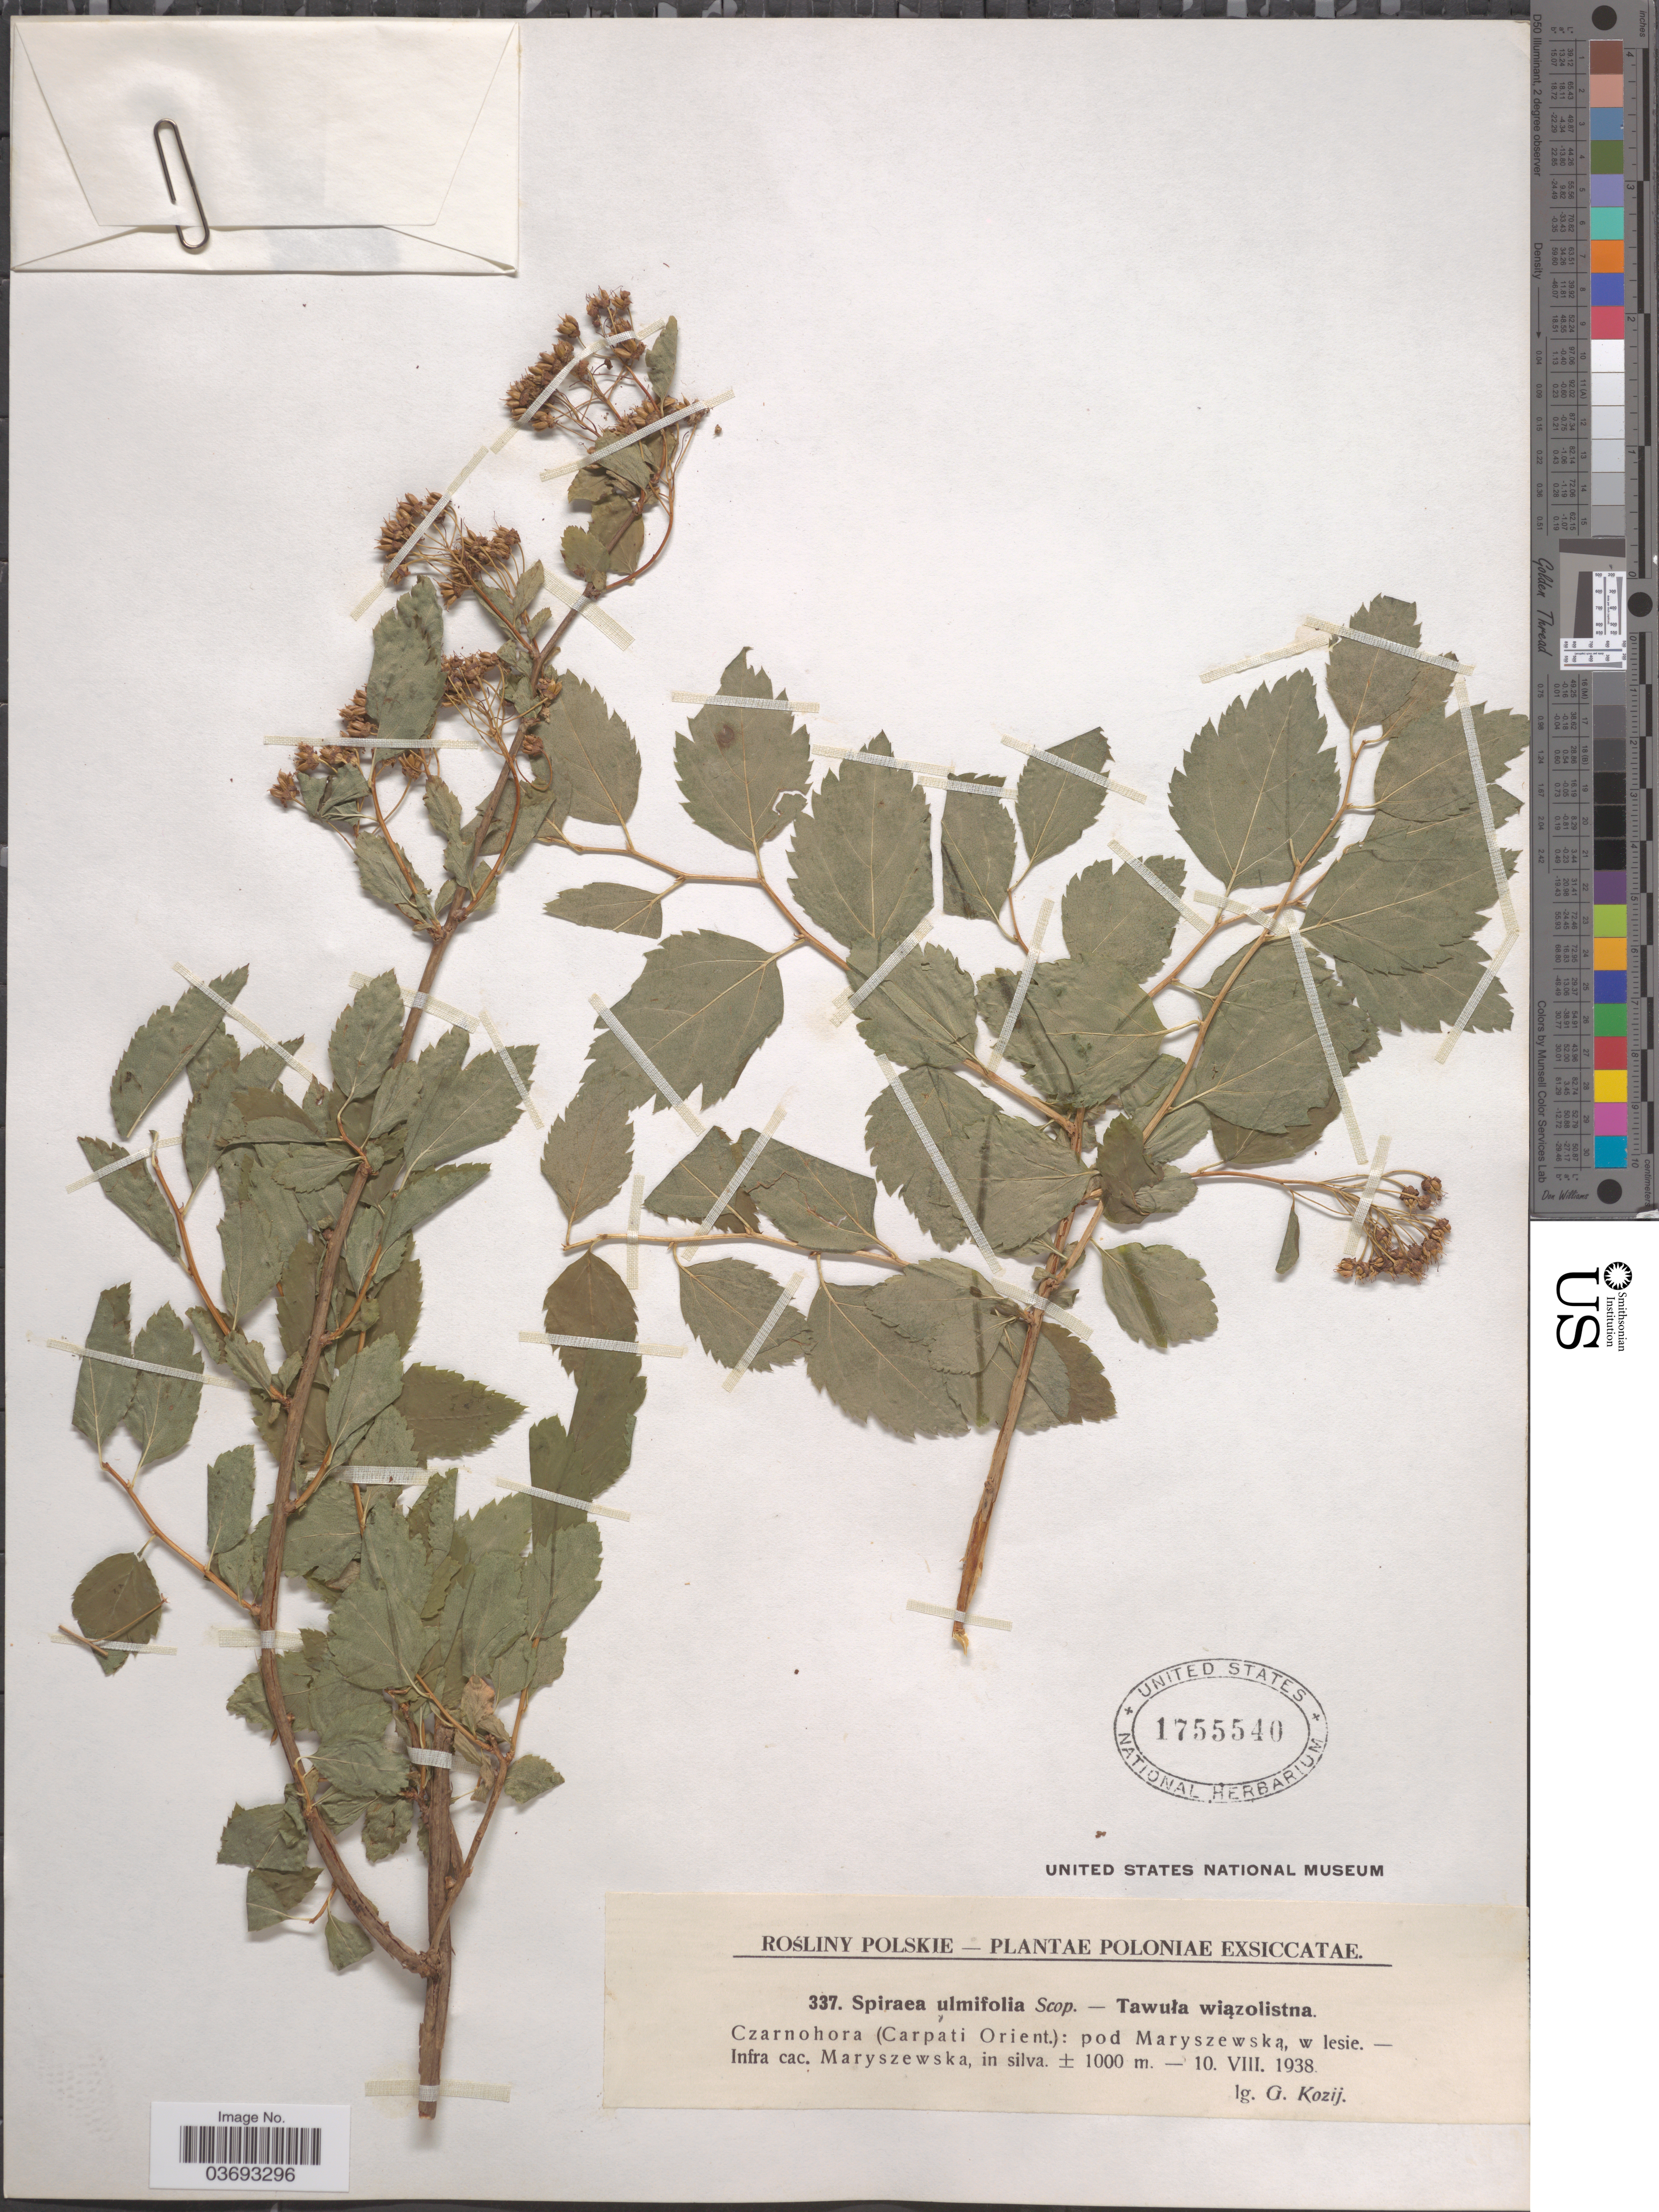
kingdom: Plantae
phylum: Tracheophyta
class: Magnoliopsida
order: Rosales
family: Rosaceae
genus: Spiraea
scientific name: Spiraea ulmifolia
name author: Scop.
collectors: G. Kozij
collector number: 337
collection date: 1938-08-10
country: Poland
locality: Czarnohora (Carpati Orient.): pod Maryszewska, w lesie. - Infra cac. Maryszewska, in silva.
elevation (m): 1000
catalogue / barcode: US 1755540